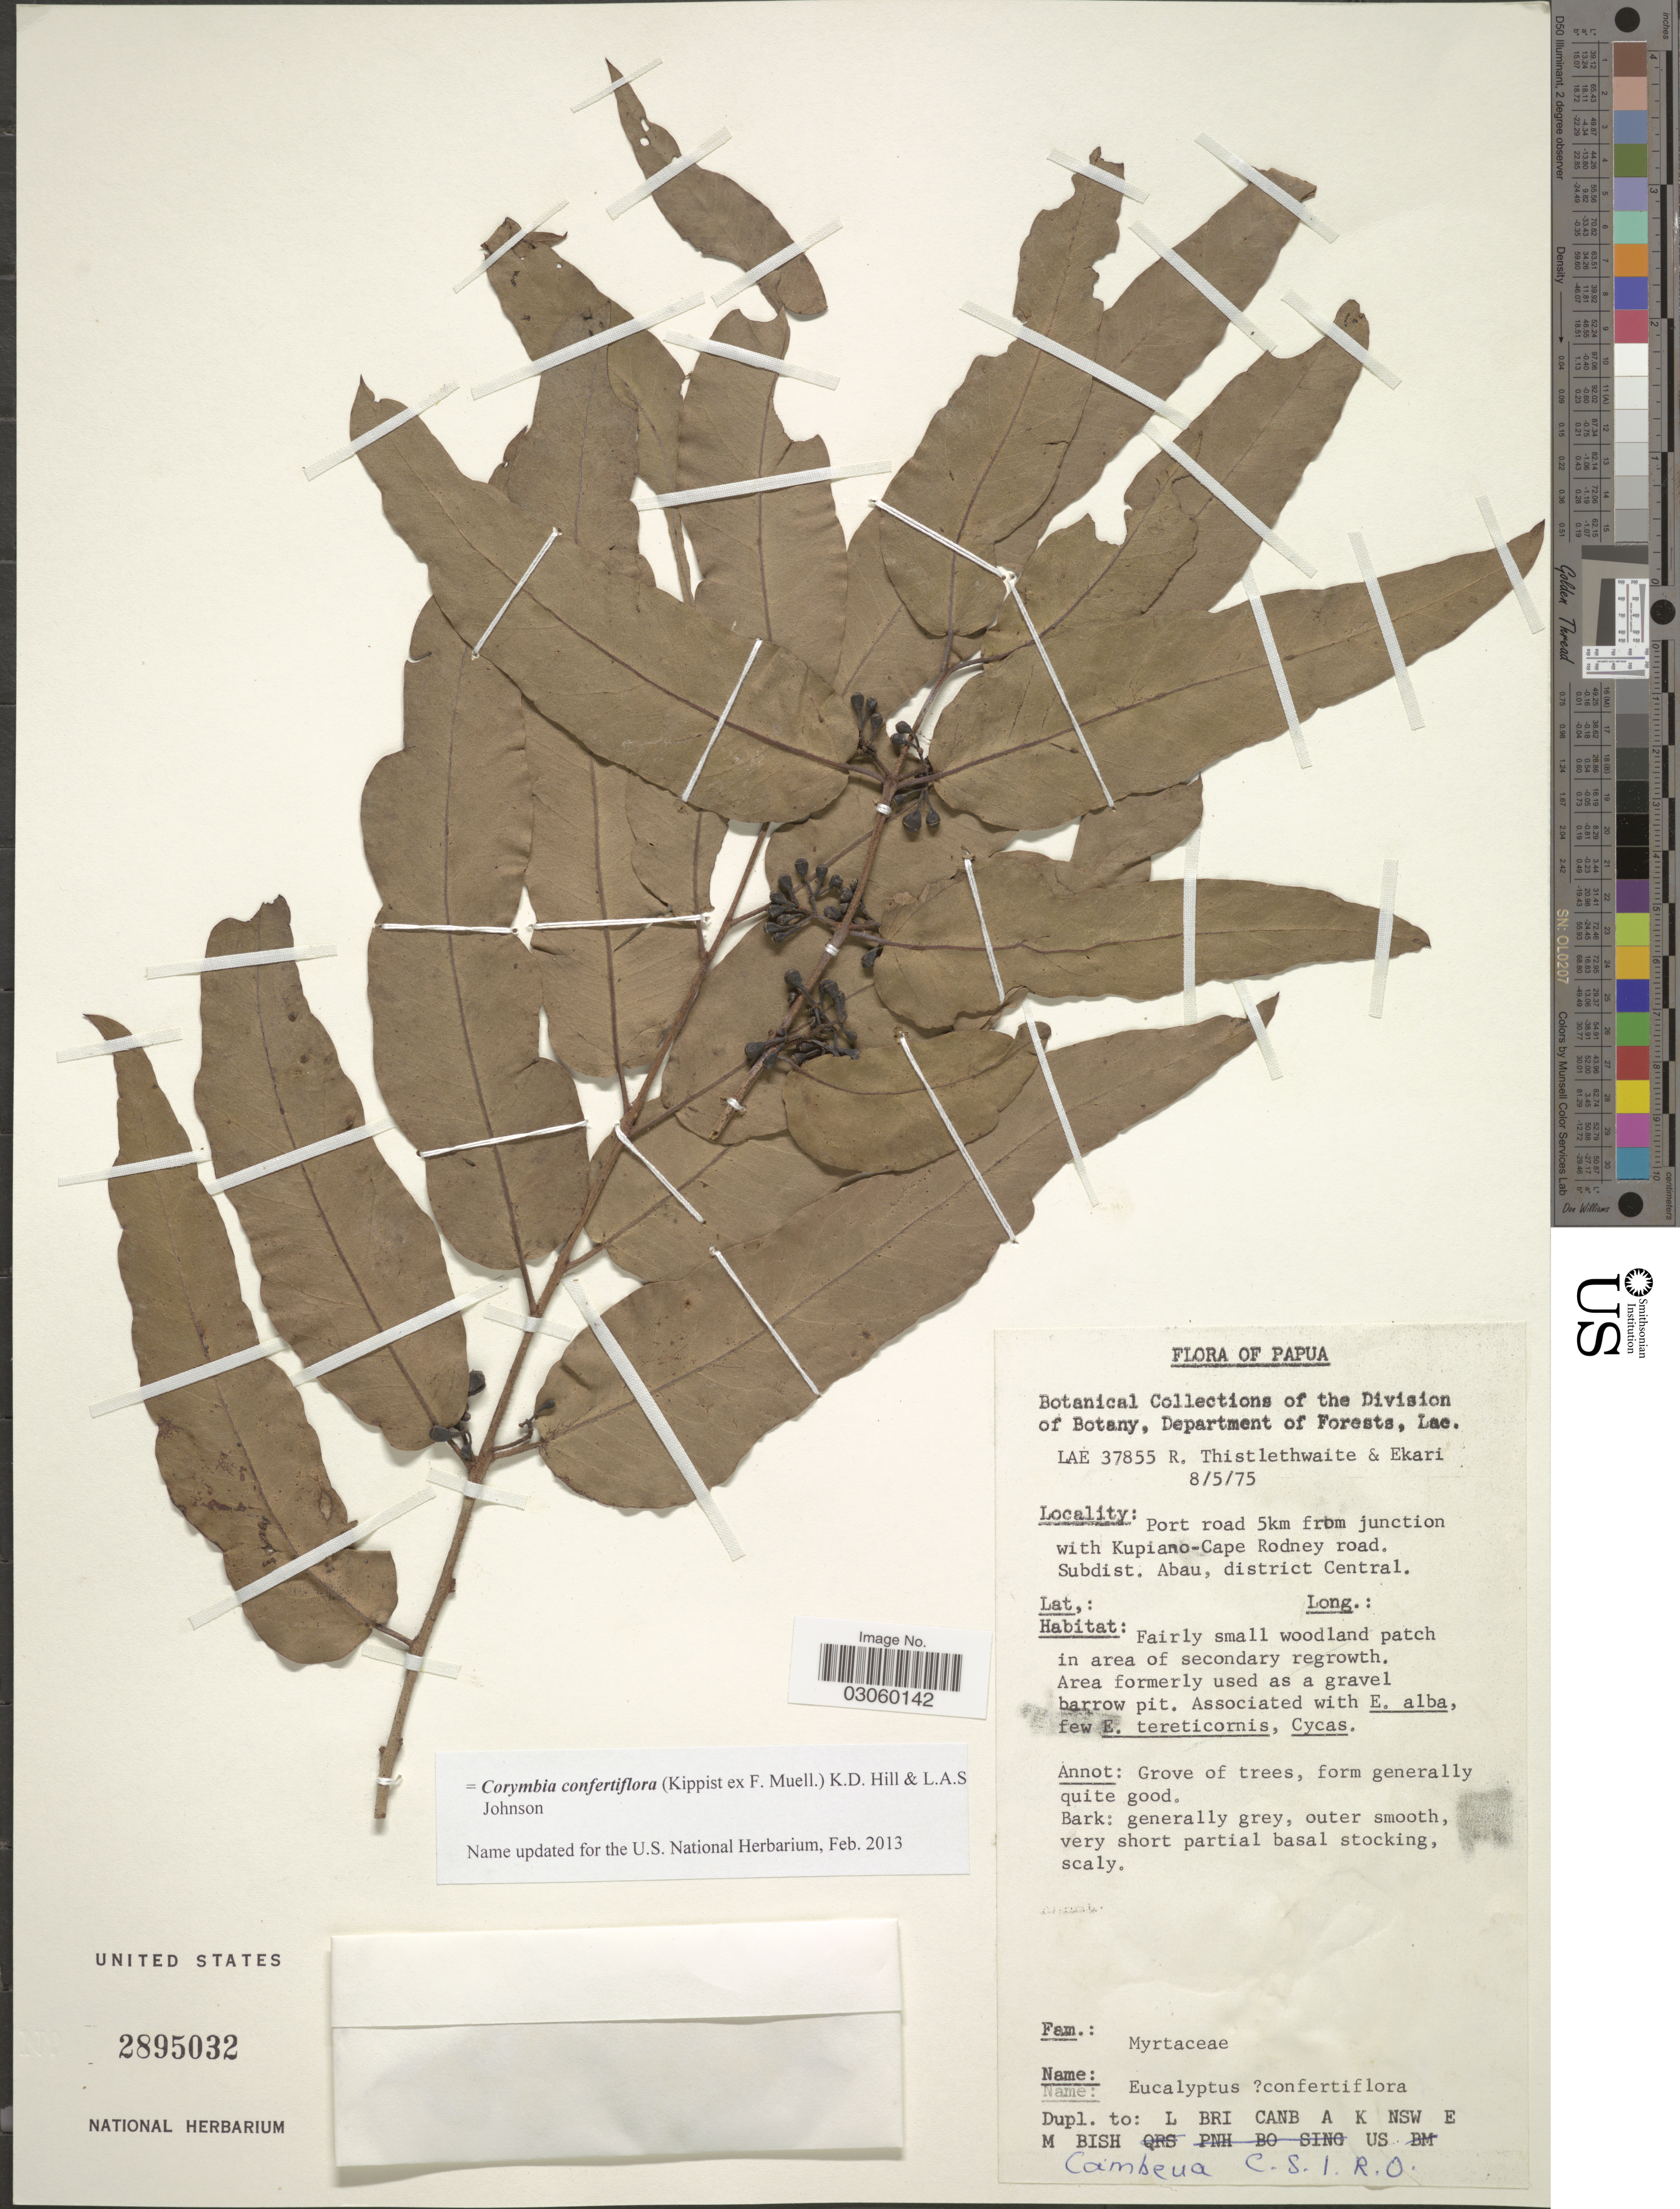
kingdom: Plantae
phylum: Tracheophyta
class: Magnoliopsida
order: Myrtales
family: Myrtaceae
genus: Corymbia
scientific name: Corymbia confertiflora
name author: (F. Muell. ex Kippist) K.D. Hill & L.A.S. Johnson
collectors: R. Thistlethwaite & -. Ekari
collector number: LAE 37855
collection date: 1975-05-08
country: Papua New Guinea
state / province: Central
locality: Papua, Port road 5km from junction with Kupiano-Cape Rodney road. Subdist. Abau, district Central.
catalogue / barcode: US 2895032